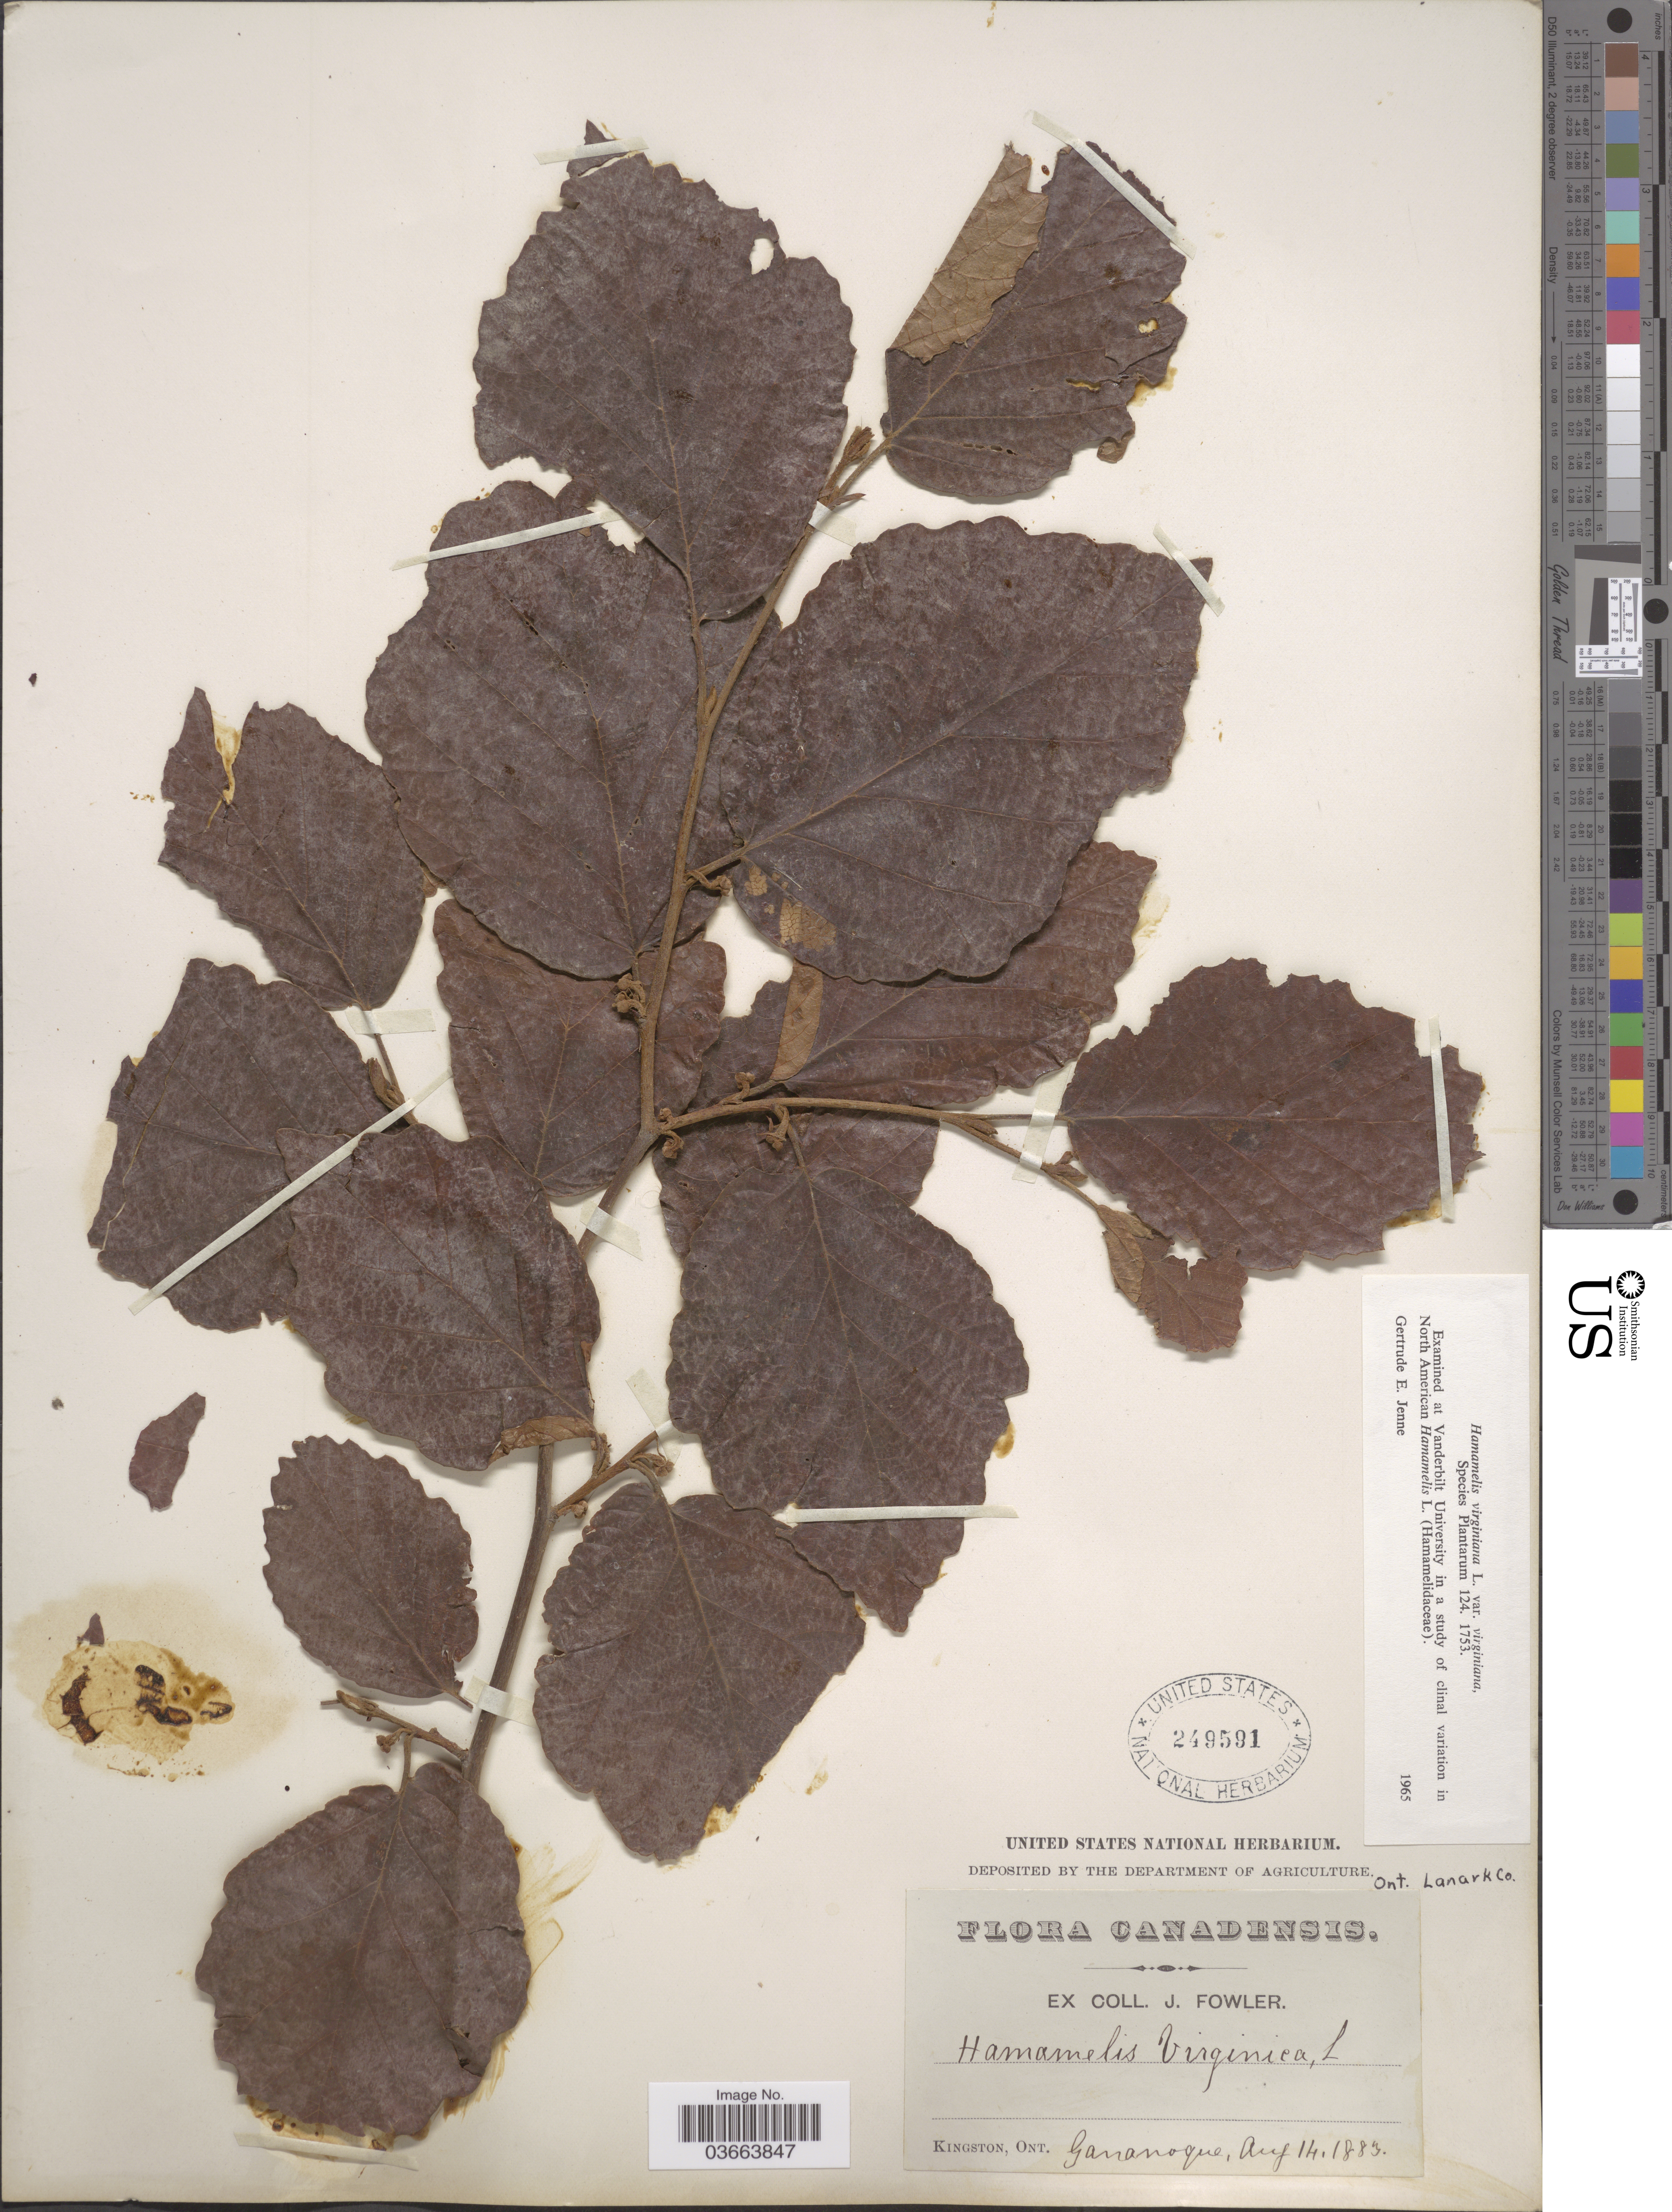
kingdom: Plantae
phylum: Tracheophyta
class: Magnoliopsida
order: Saxifragales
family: Hamamelidaceae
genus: Hamamelis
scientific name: Hamamelis virginiana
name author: L.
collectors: J. Fowler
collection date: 1883-08-14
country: Canada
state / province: Ontario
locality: Kingston. Gananoque. Lanark Co.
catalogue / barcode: US 249591